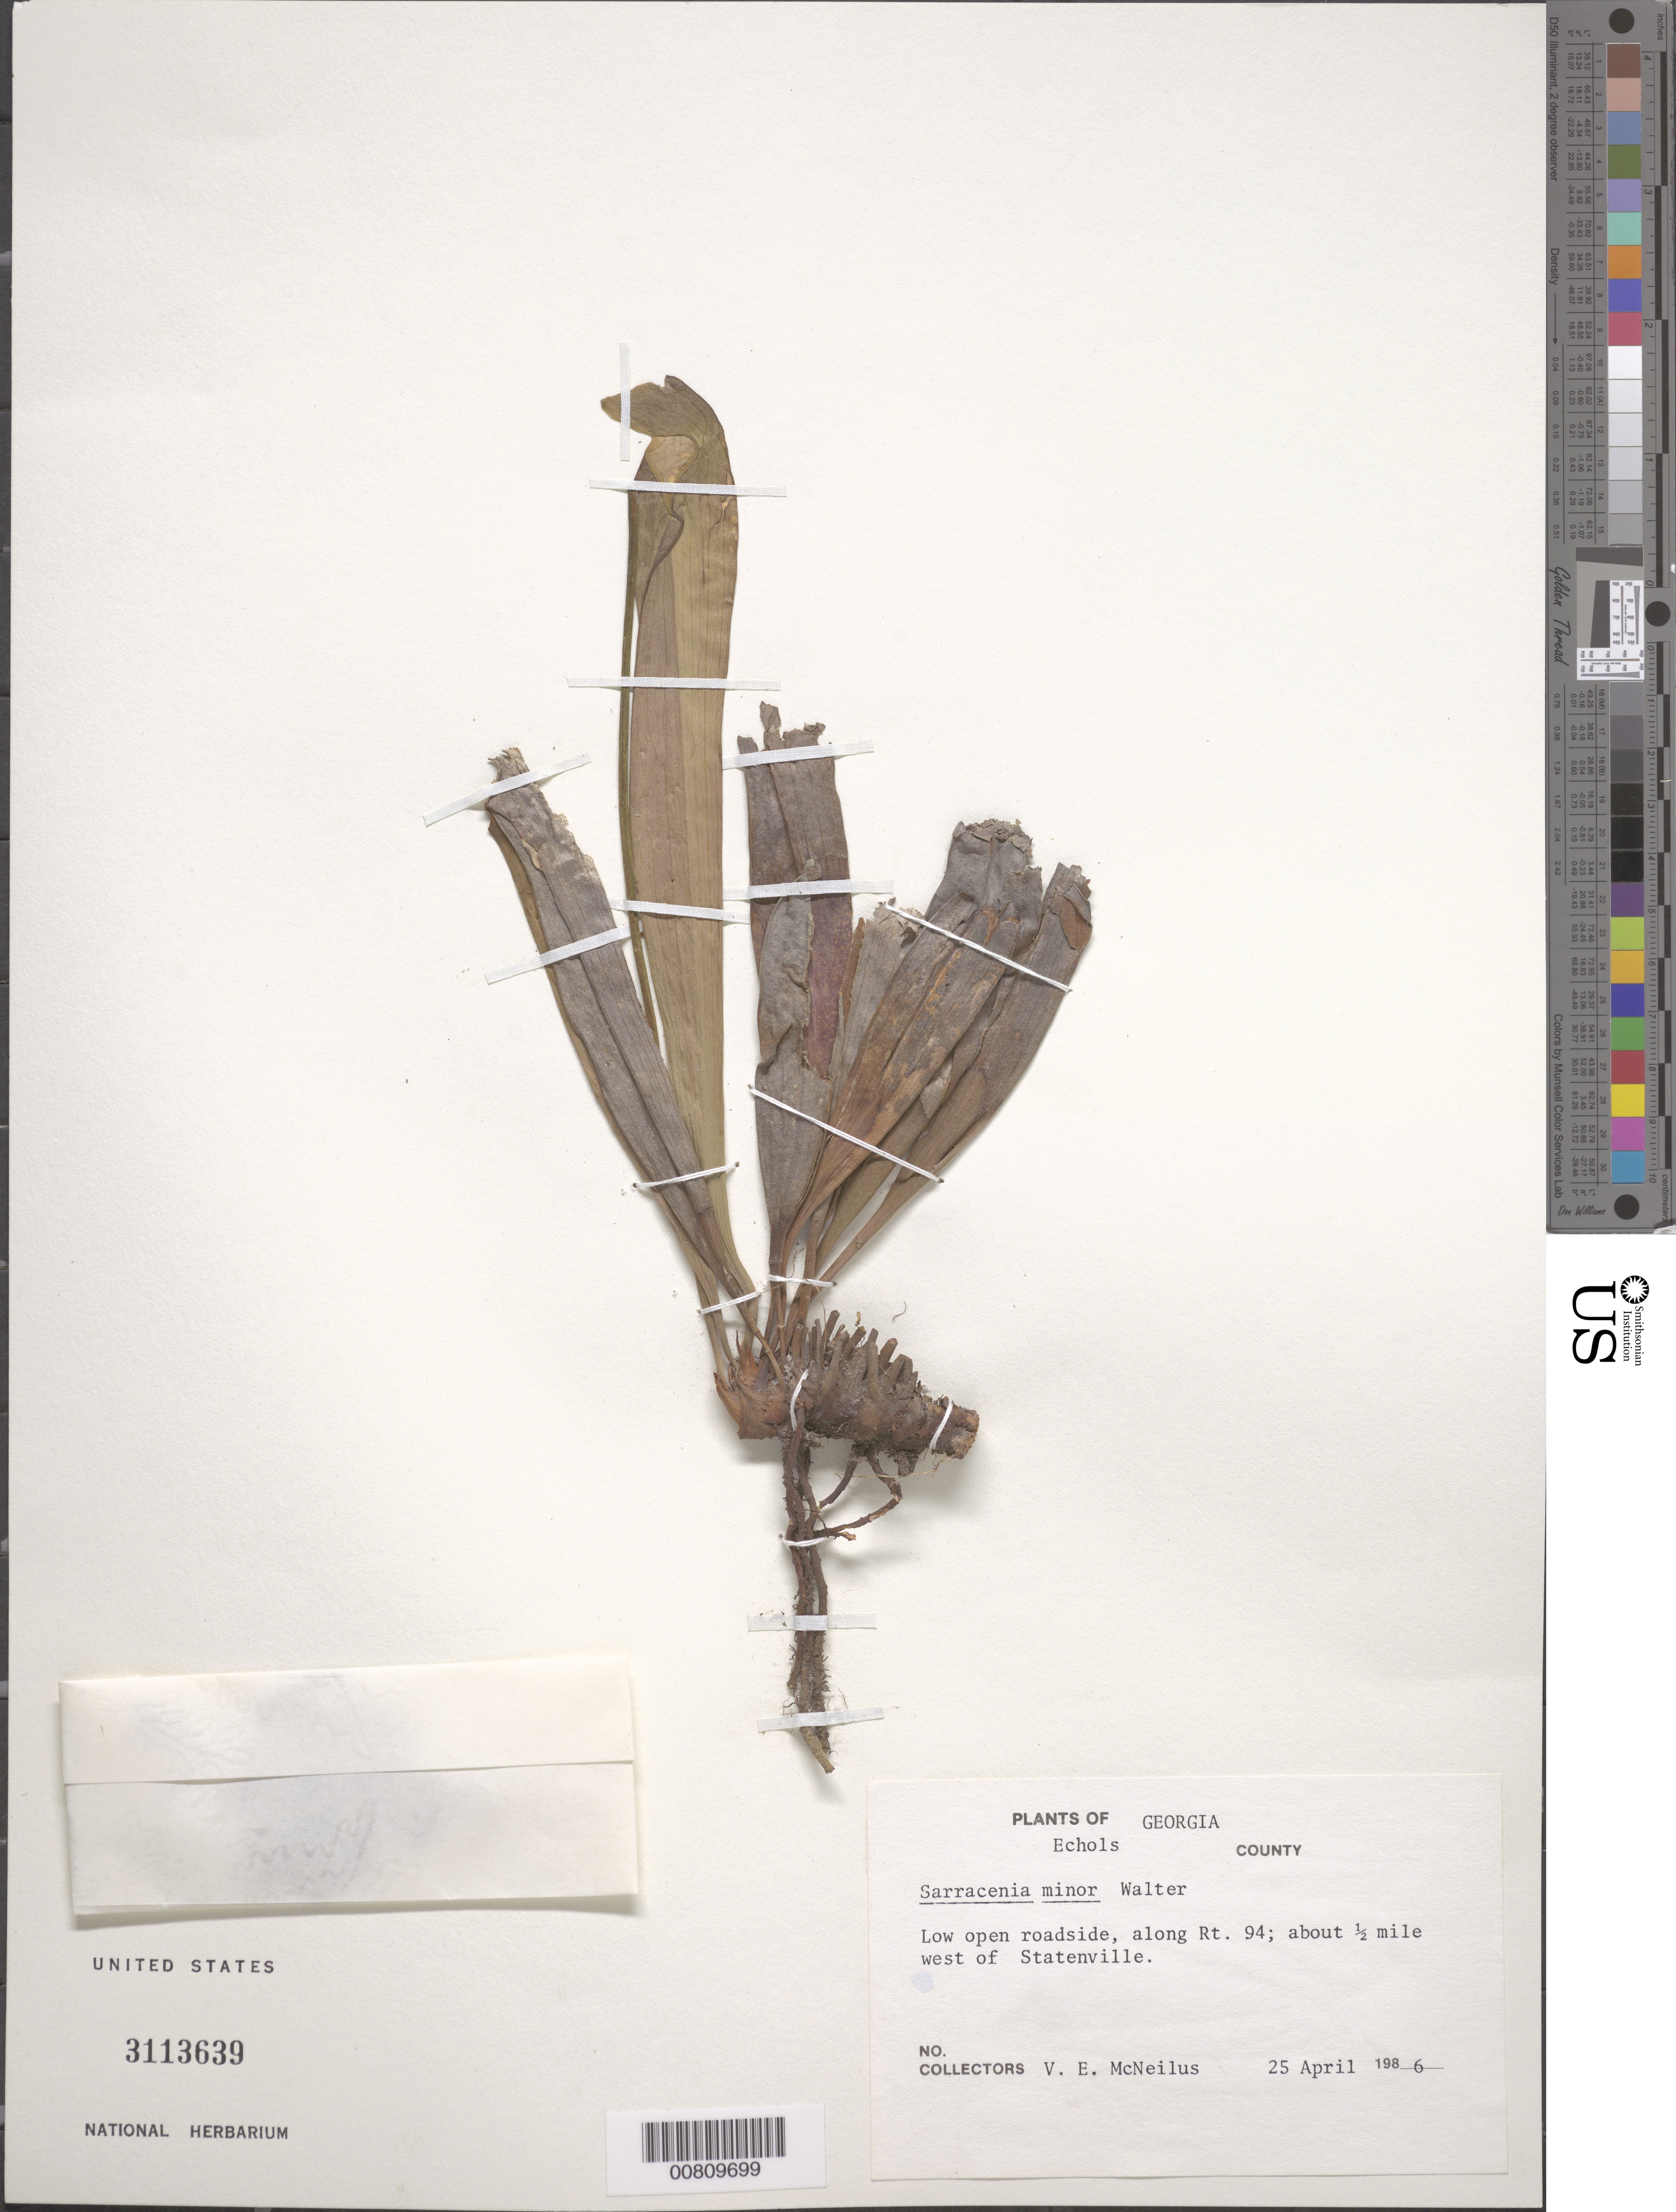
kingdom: Plantae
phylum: Tracheophyta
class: Magnoliopsida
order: Ericales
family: Sarraceniaceae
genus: Sarracenia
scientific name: Sarracenia minor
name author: Walter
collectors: V. McNeilus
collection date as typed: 25 Apr 1986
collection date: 1986-04-25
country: United States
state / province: Georgia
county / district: Echols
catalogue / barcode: US 3113639